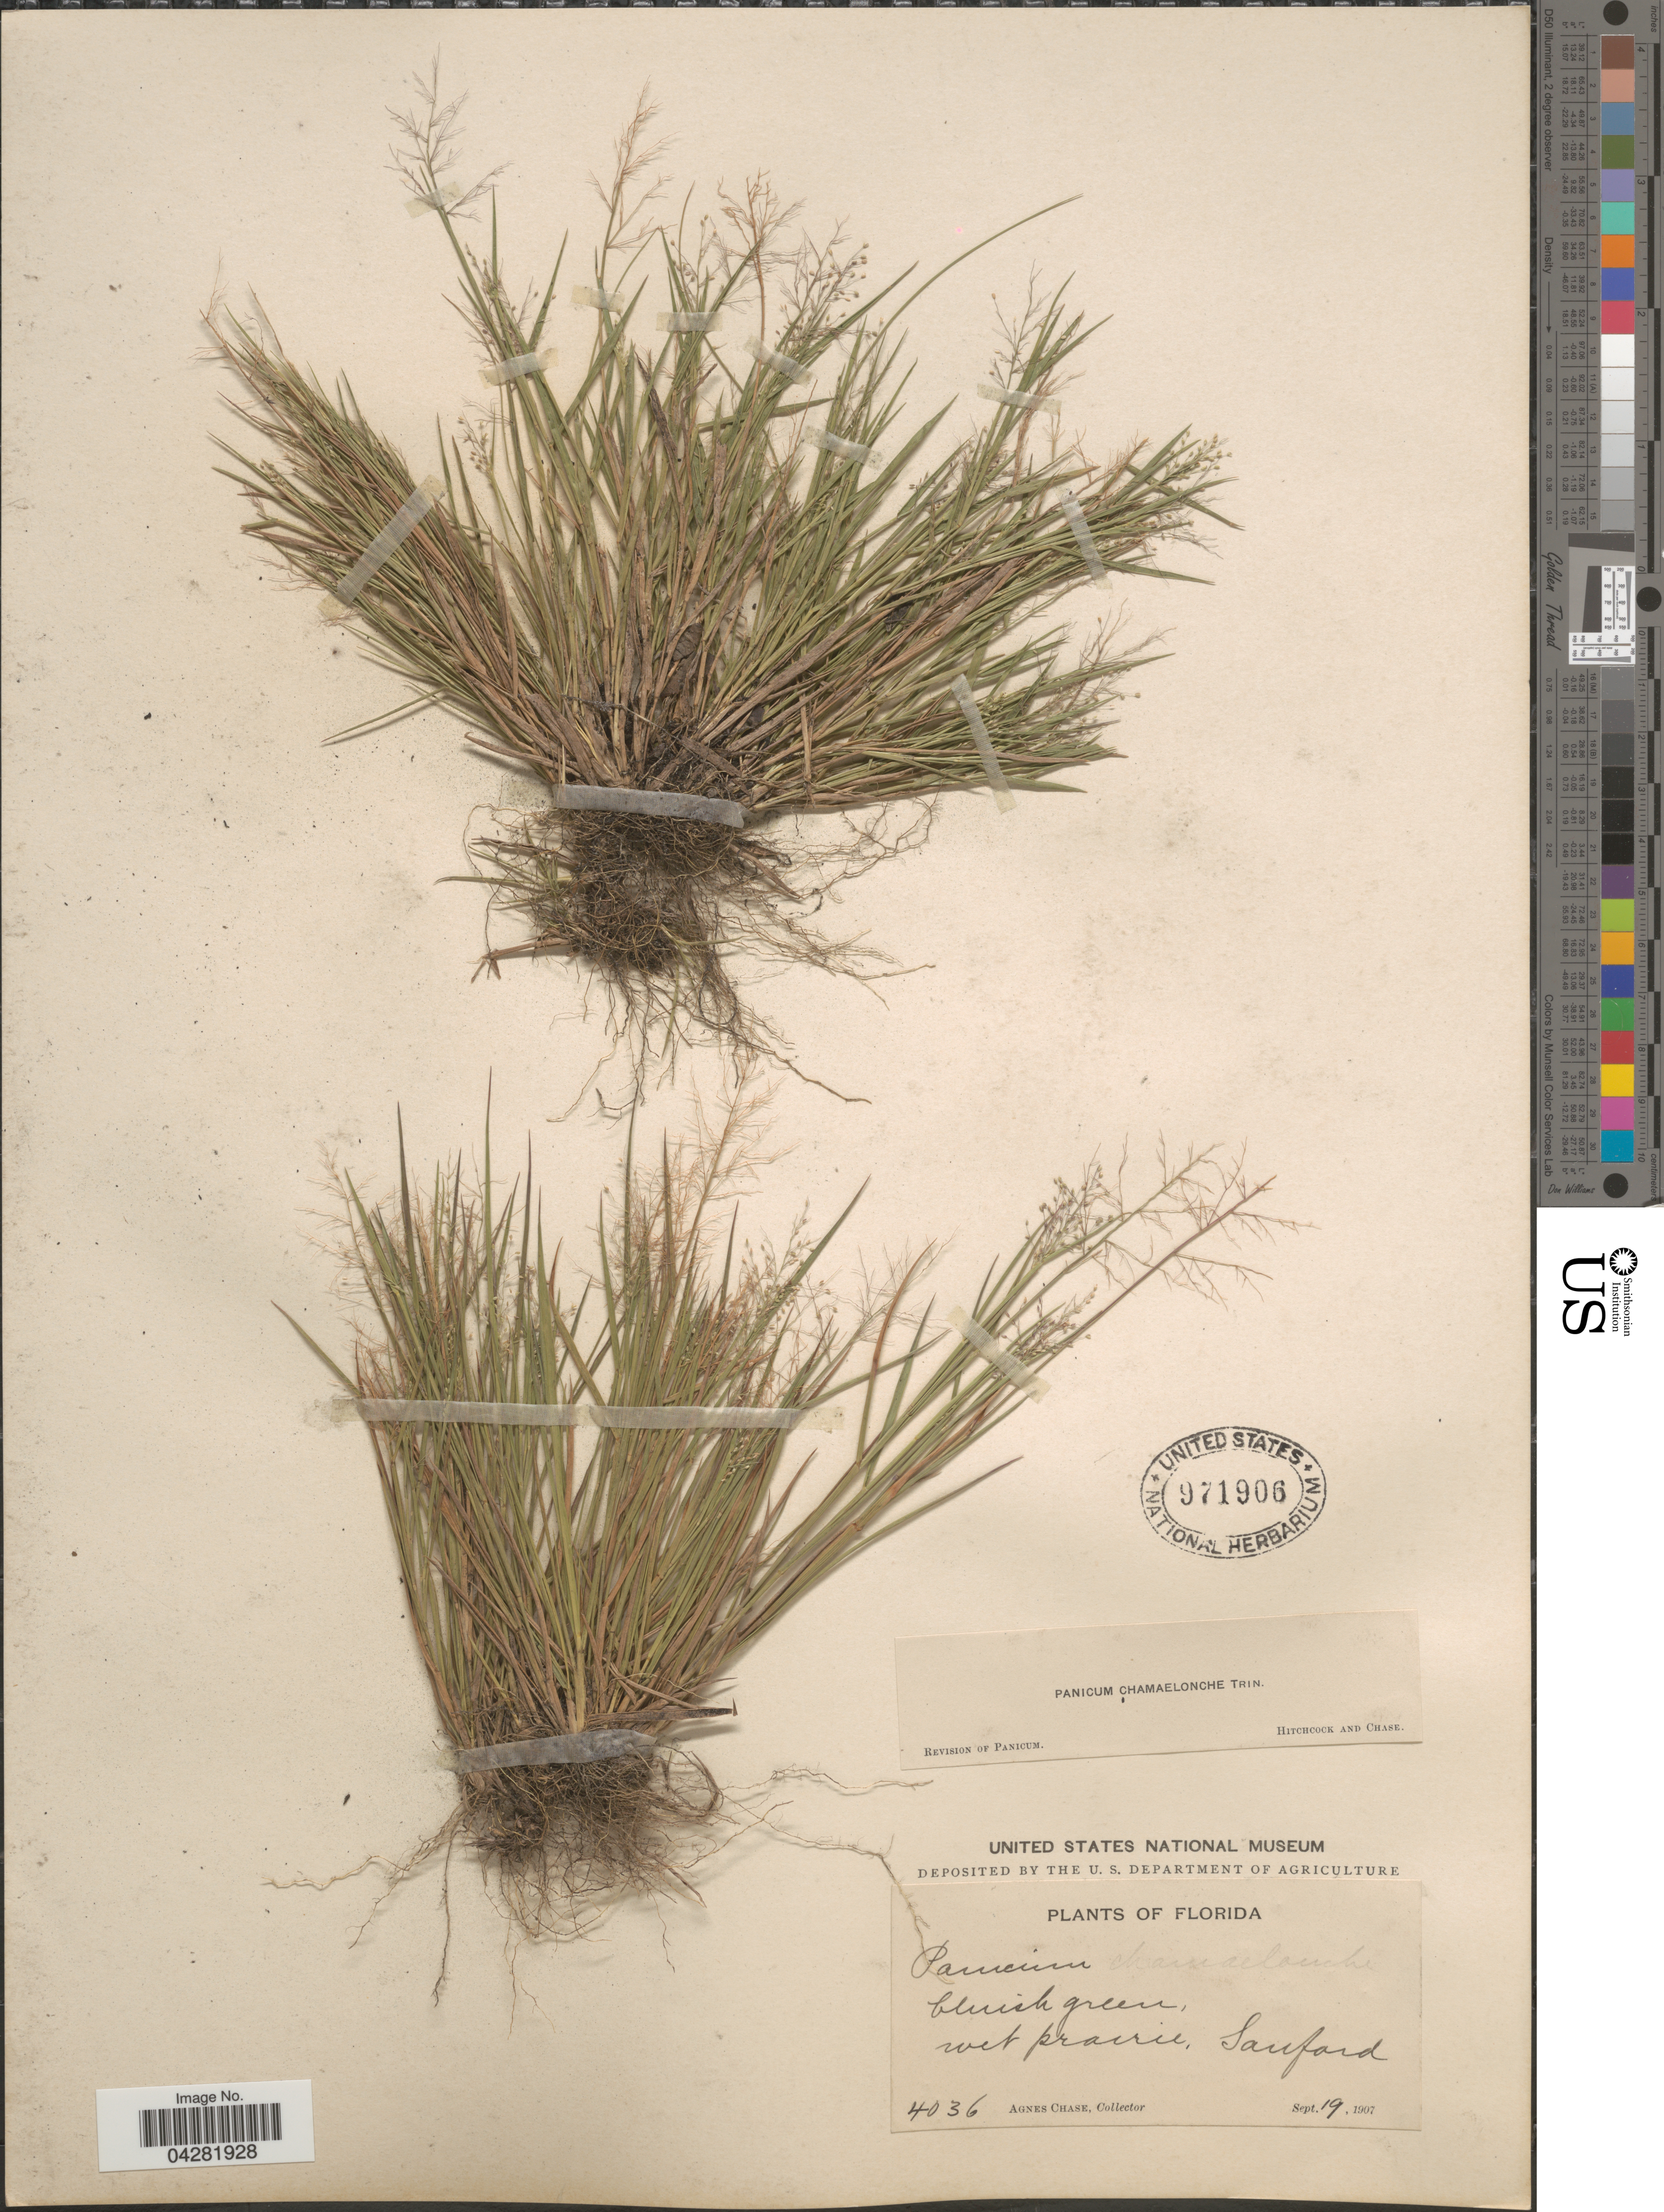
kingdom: Plantae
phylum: Tracheophyta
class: Liliopsida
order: Poales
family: Poaceae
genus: Dichanthelium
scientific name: Dichanthelium ensifolium var. ensifolium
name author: (Baldwin ex Elliot) Gould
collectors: A. Chase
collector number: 4036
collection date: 1907-09-19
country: United States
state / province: Florida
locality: Sanford.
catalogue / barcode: US 971906